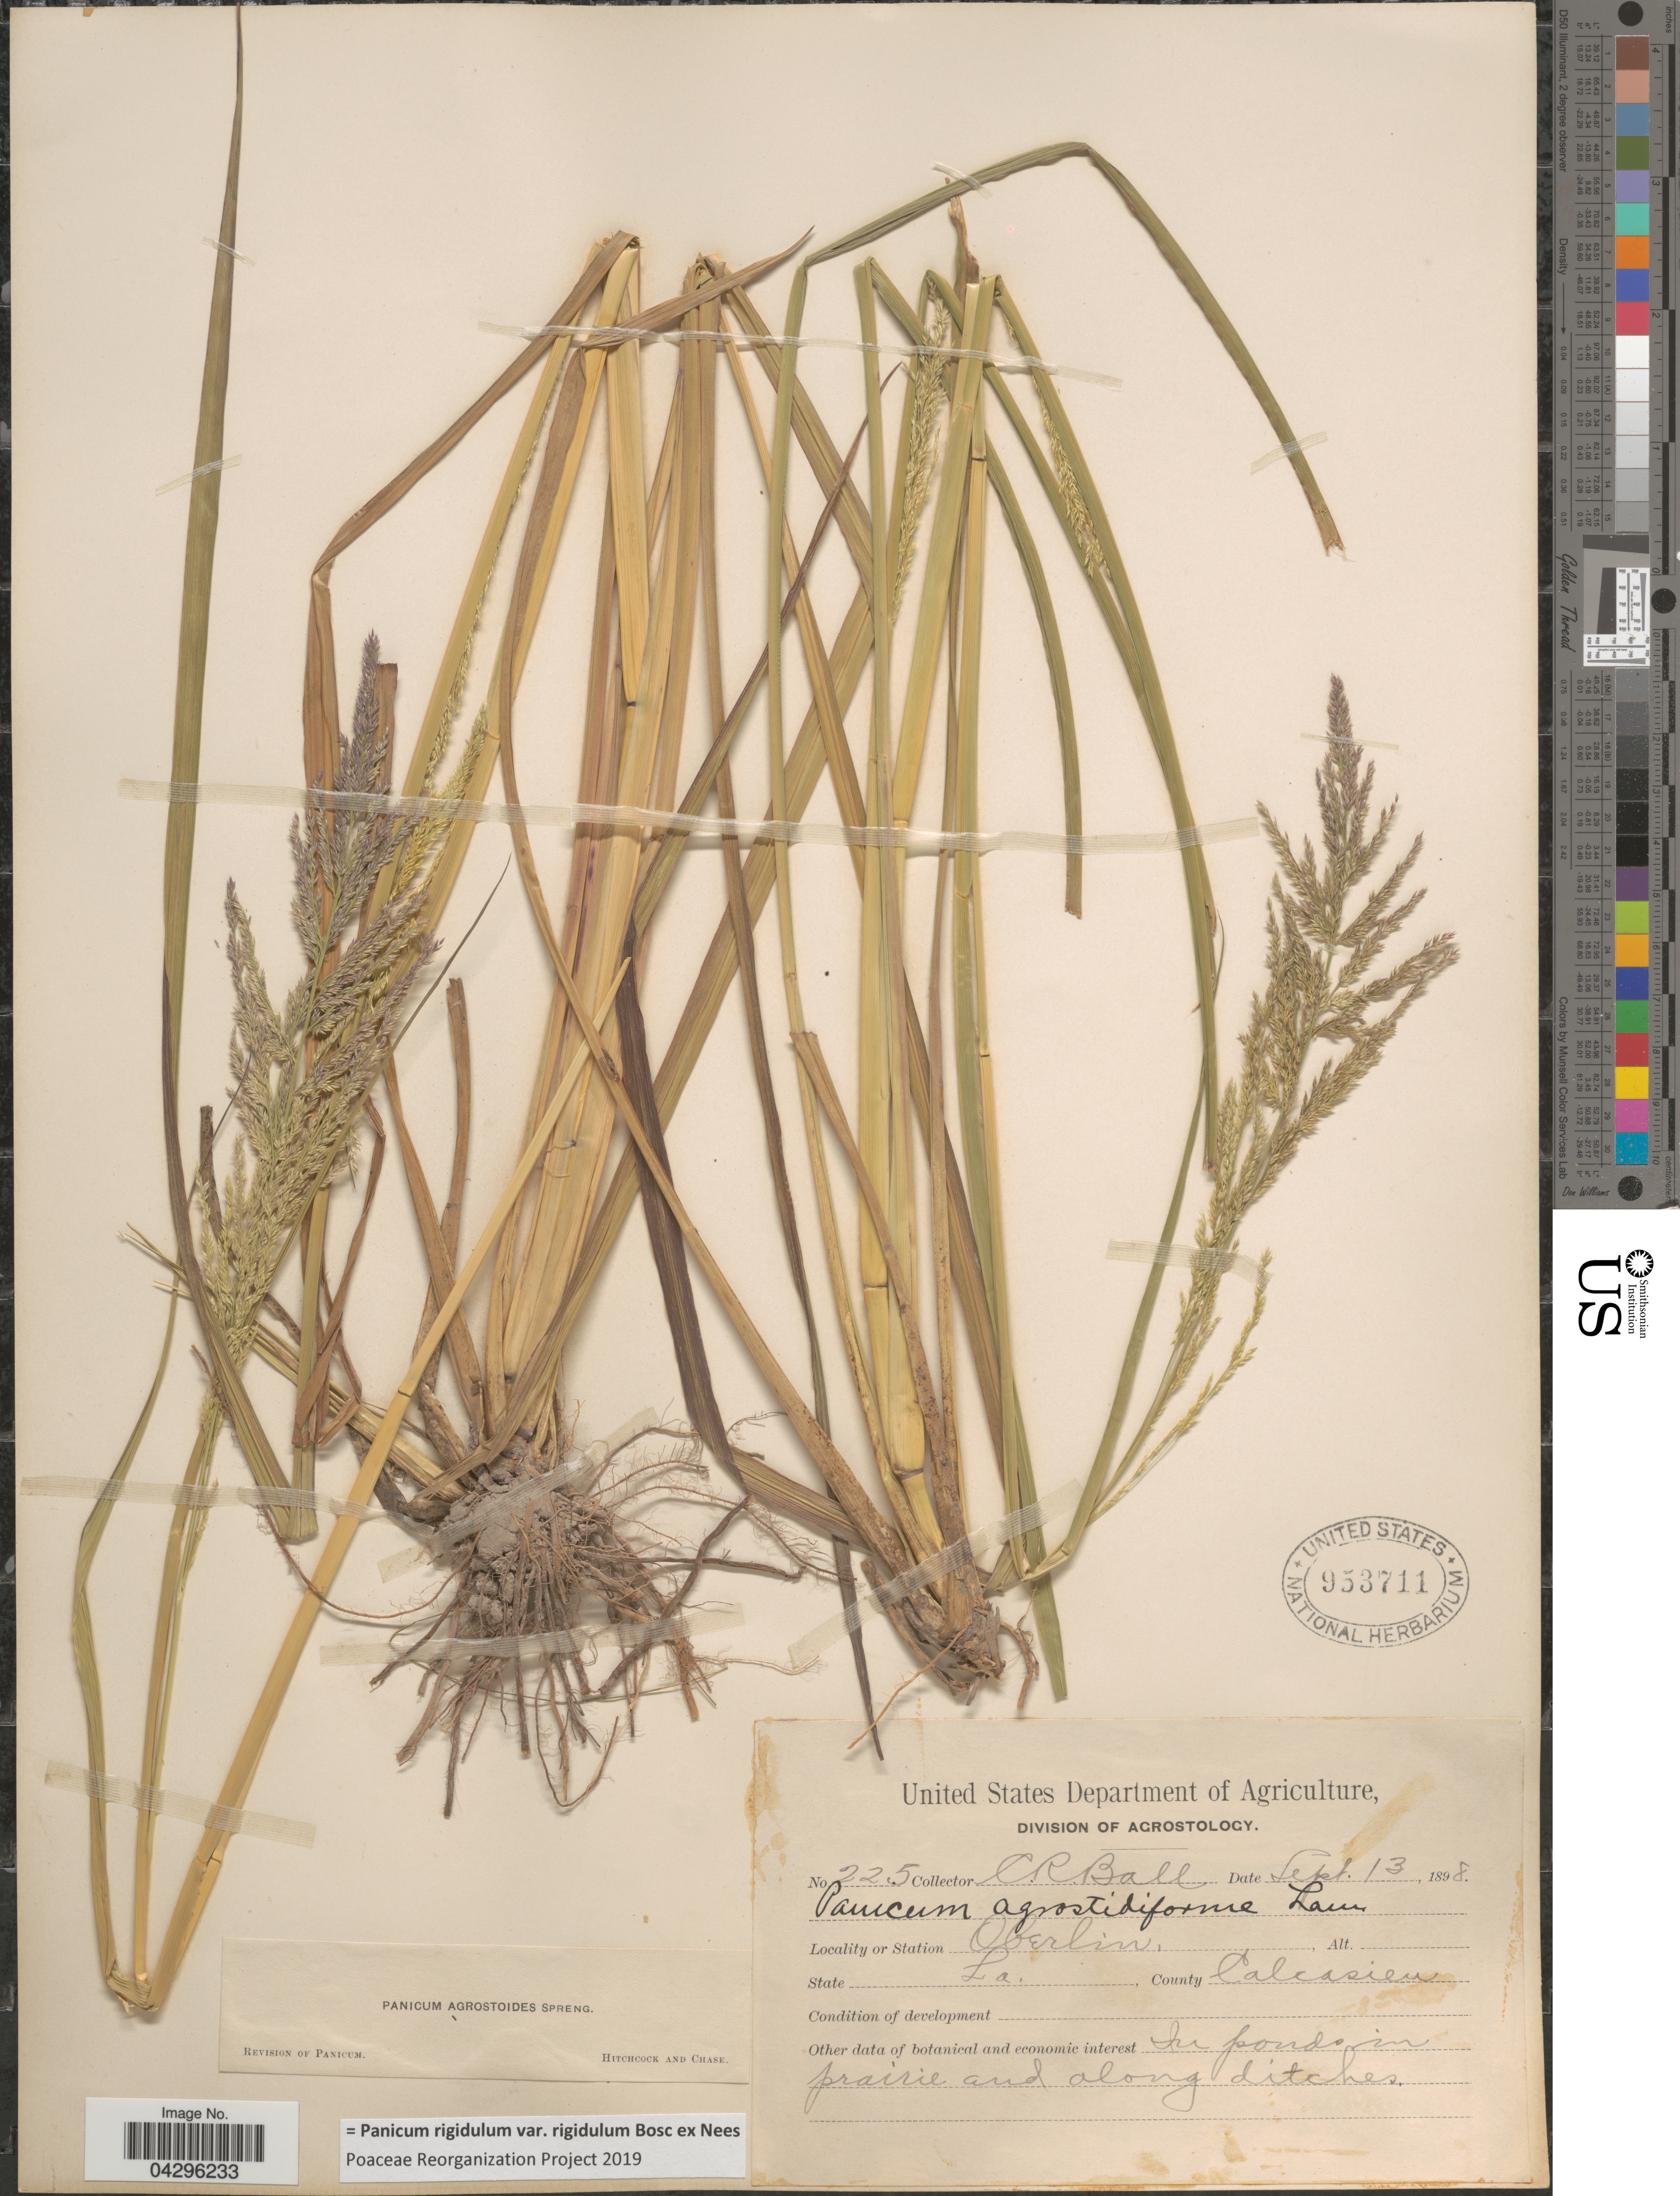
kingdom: Plantae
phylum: Tracheophyta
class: Liliopsida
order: Poales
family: Poaceae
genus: Panicum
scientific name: Panicum rigidulum var. rigidulum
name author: Bosc ex Nees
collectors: C. R. Ball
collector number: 225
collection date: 1898-09-13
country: United States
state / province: Louisiana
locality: Oberlin. County Calcasieu.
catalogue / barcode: US 953711